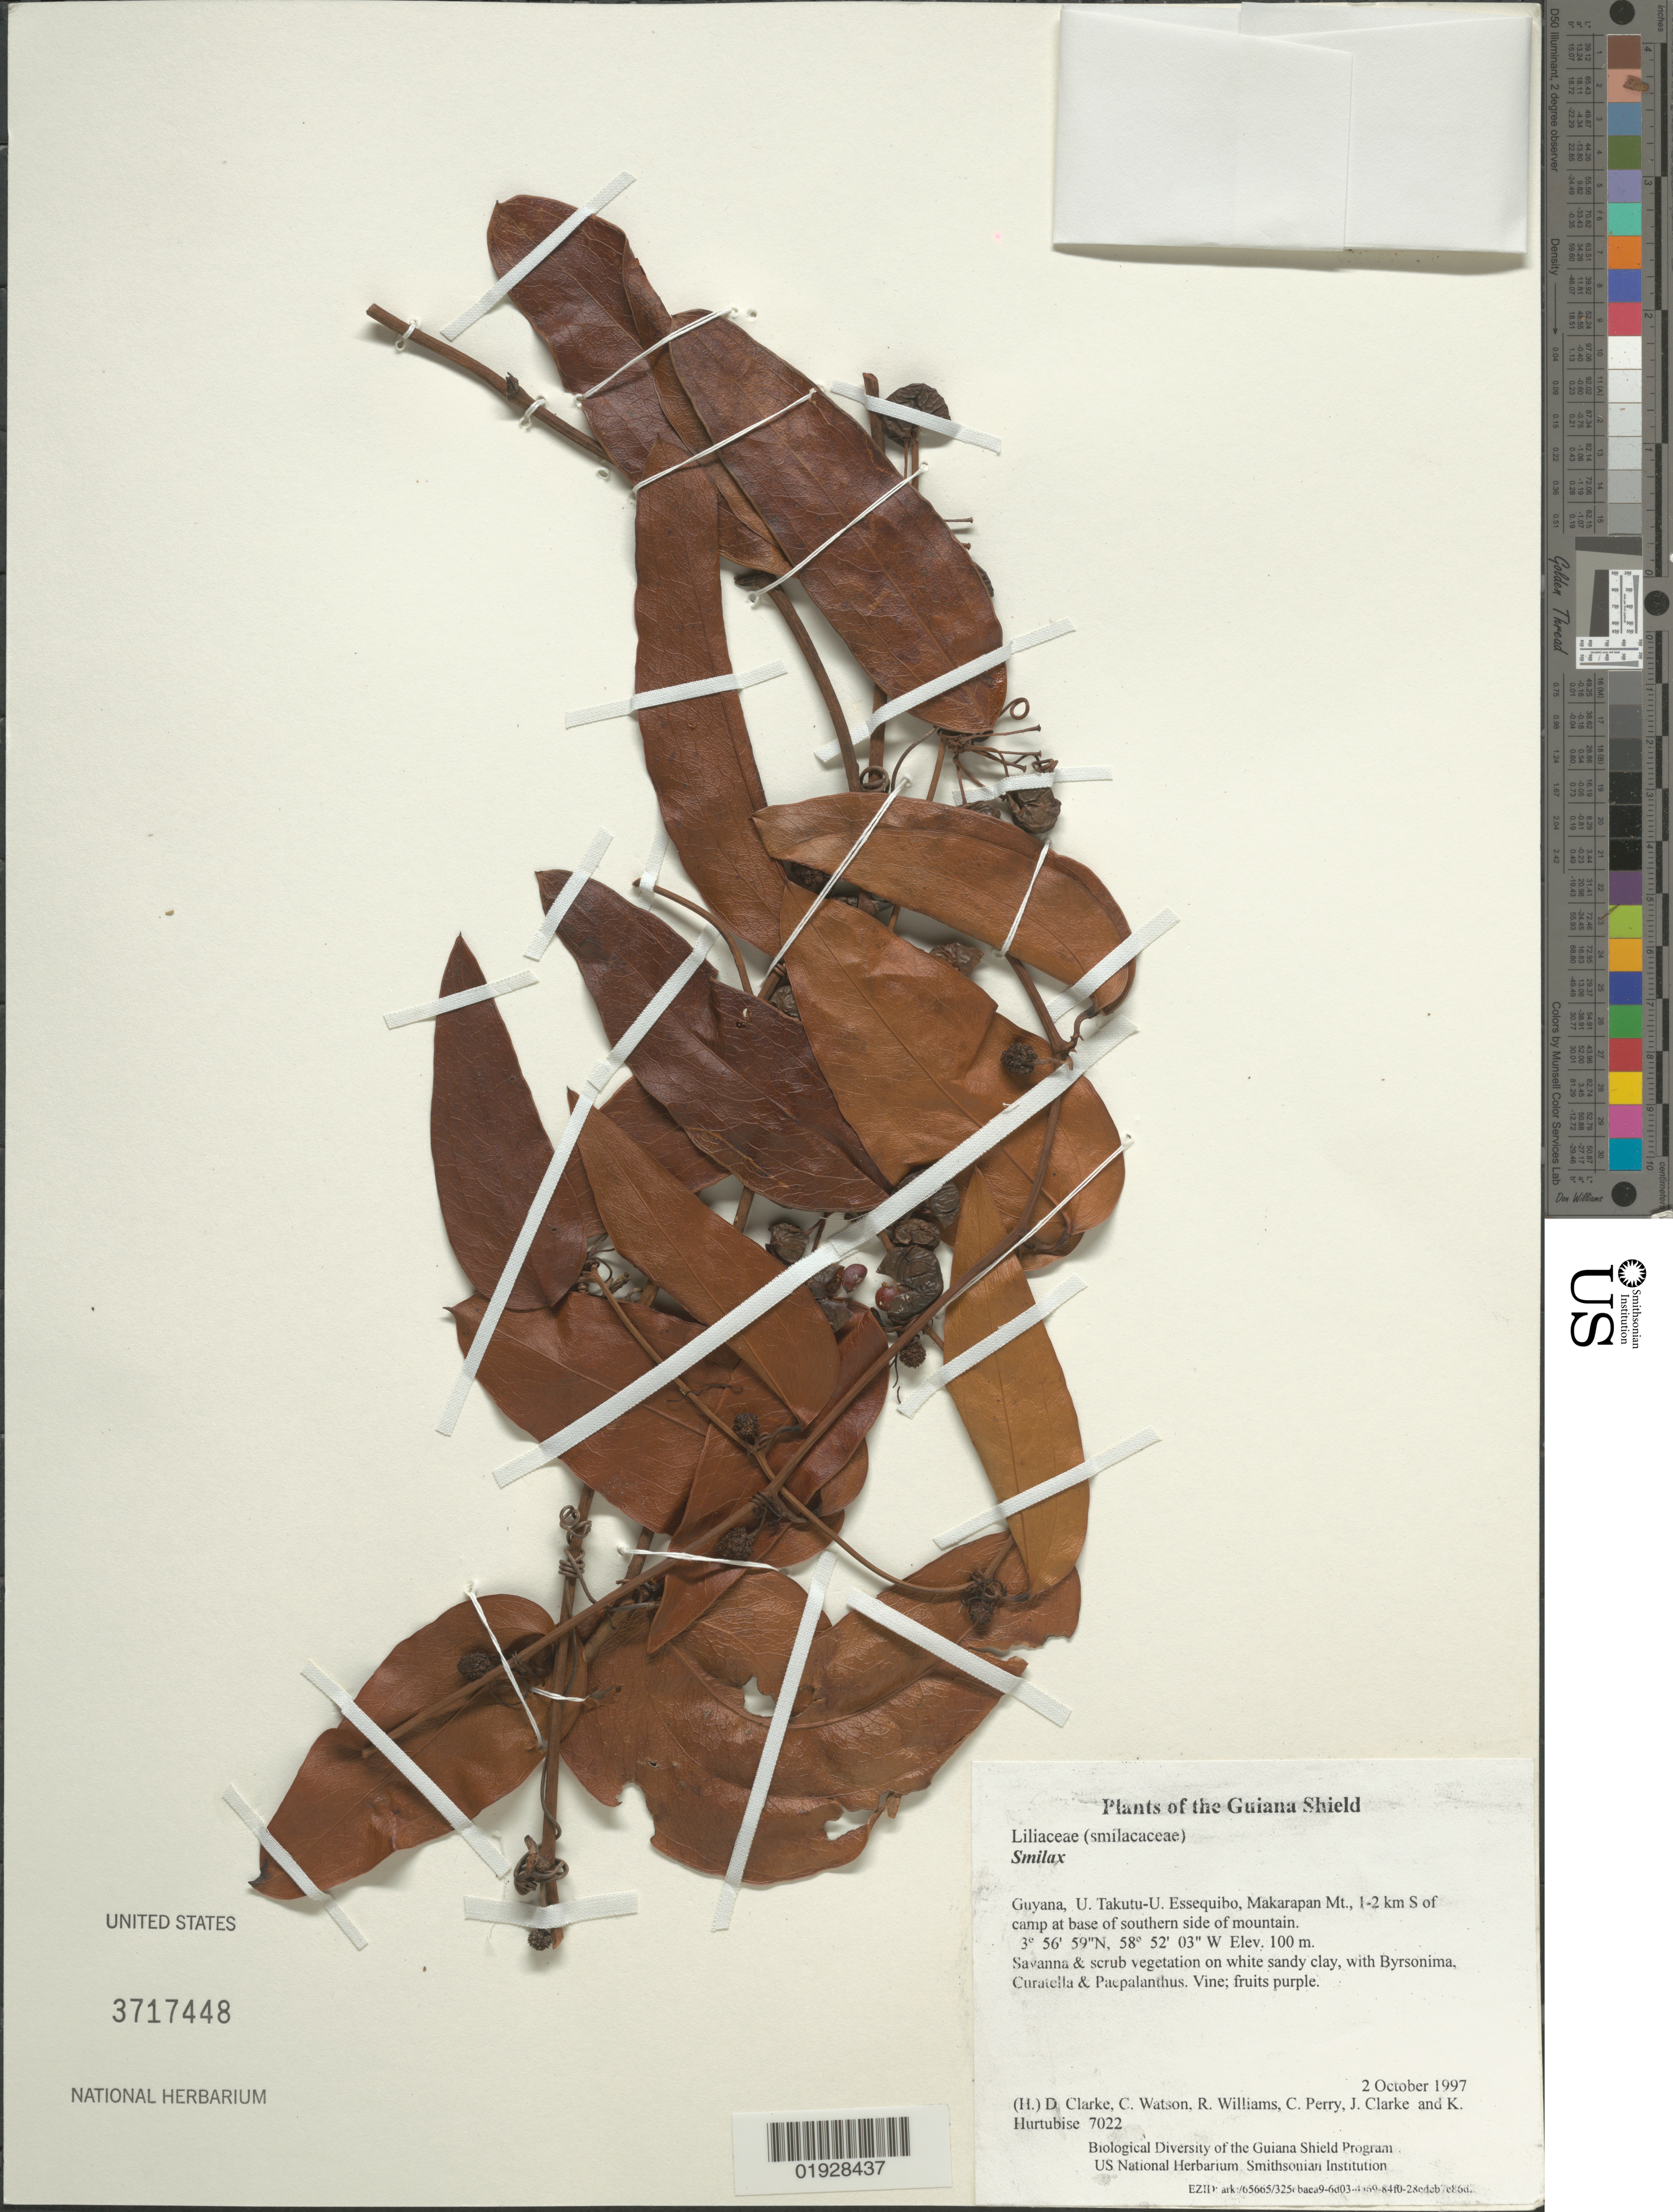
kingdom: Plantae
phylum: Tracheophyta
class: Liliopsida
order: Liliales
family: Smilacaceae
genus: Smilax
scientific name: Smilax sp.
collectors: H. D. Clarke, C. Watson, R. Williams, C. Perry, J. Clarke & K. Hurtubise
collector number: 7022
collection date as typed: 2 October 1997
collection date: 1997-10-02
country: Guyana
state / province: U. Takutu-U. Essequibo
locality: Makarapan Mt., 1-2 km S of camp at base of southern side of mountain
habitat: Savanna & scrub vegetation on white sandy clay, with Byrsonima, Curatella & Paepalanthus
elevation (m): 100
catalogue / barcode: US 3717448